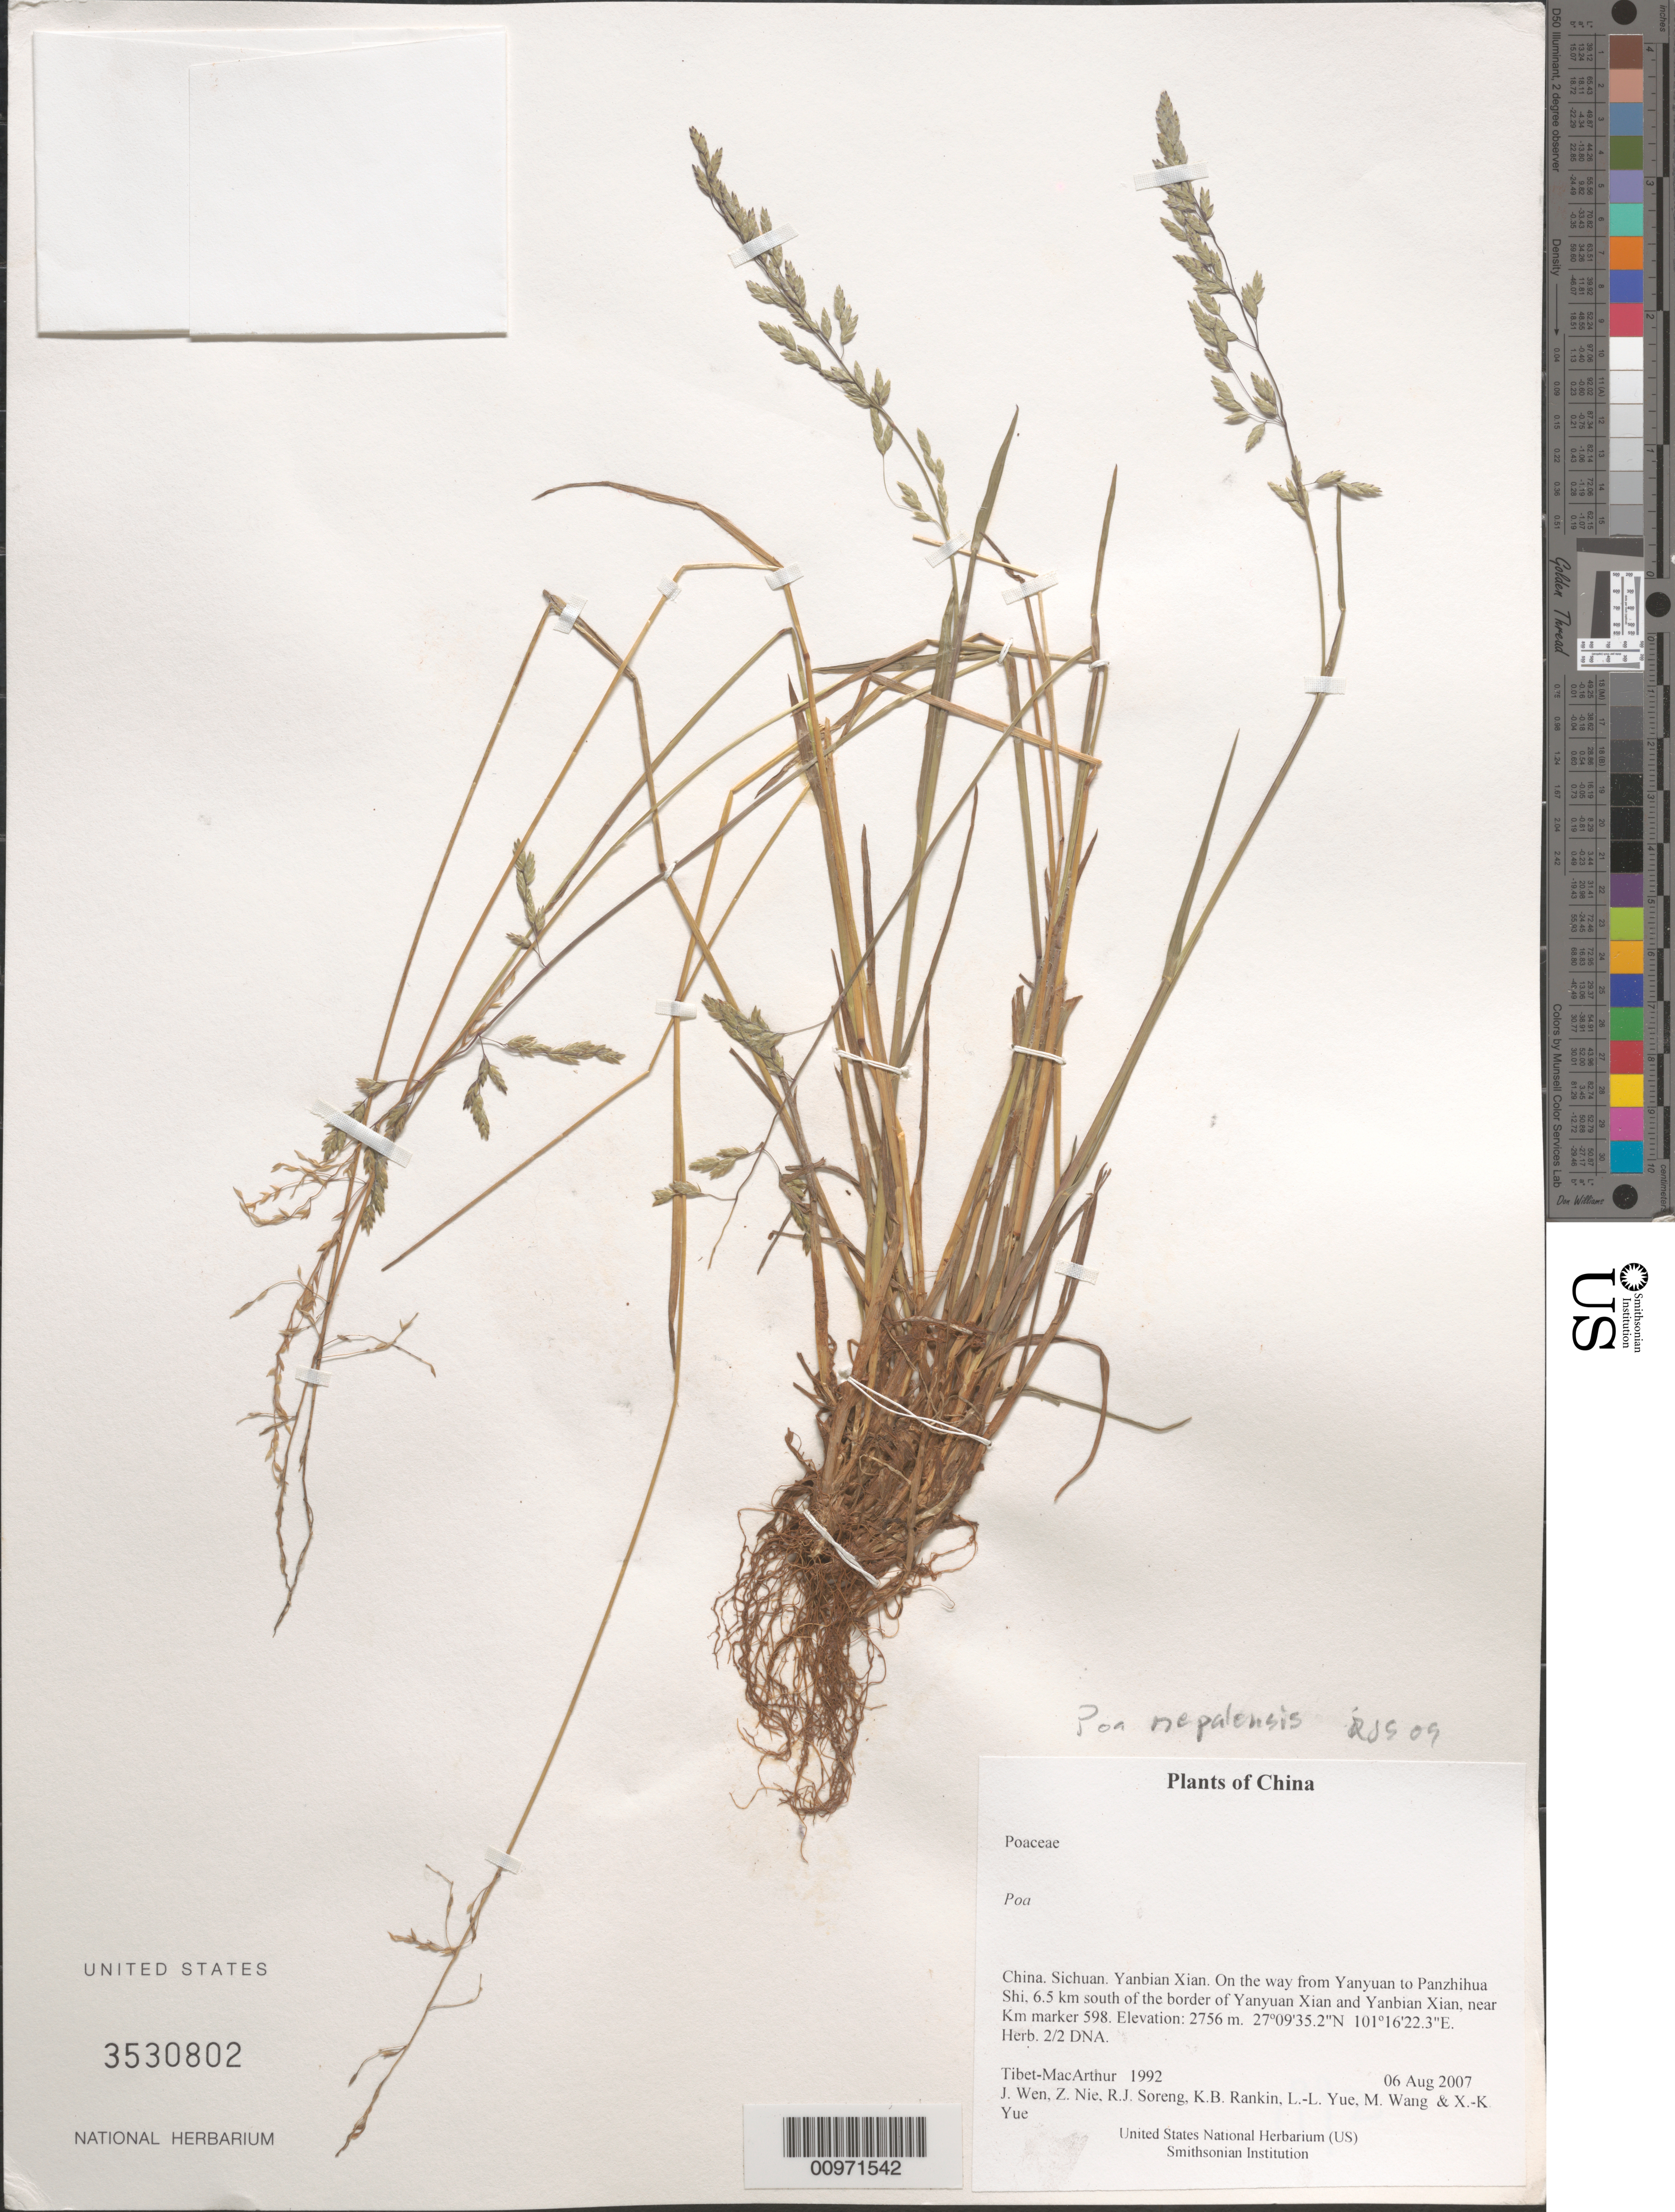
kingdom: Plantae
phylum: Tracheophyta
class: Liliopsida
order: Poales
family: Poaceae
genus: Poa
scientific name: Poa nepalensis var. nepalensis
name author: (G.C. Wall. ex Griseb.) Duthie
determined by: Soreng, Robert J., Research Associate (BOT), Smithsonian Institution - National Museum of Natural History (UNITED STATES)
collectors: Tibet-MacArthur, J. Wen, Z. Nie, R. J. Soreng, K. Rankin, L. Yue, M. Wang & X. Yue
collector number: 1992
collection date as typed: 06 Aug 2007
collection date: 2007-08-06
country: China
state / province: Sichuan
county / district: Yanbian Xian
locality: On the way from Yanyuan to Panzhihua Shi, 6.5 km south of the border of Yanyuan Xian and Yanbian Xian, near Km marker 598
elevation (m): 2756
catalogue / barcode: US 3530802